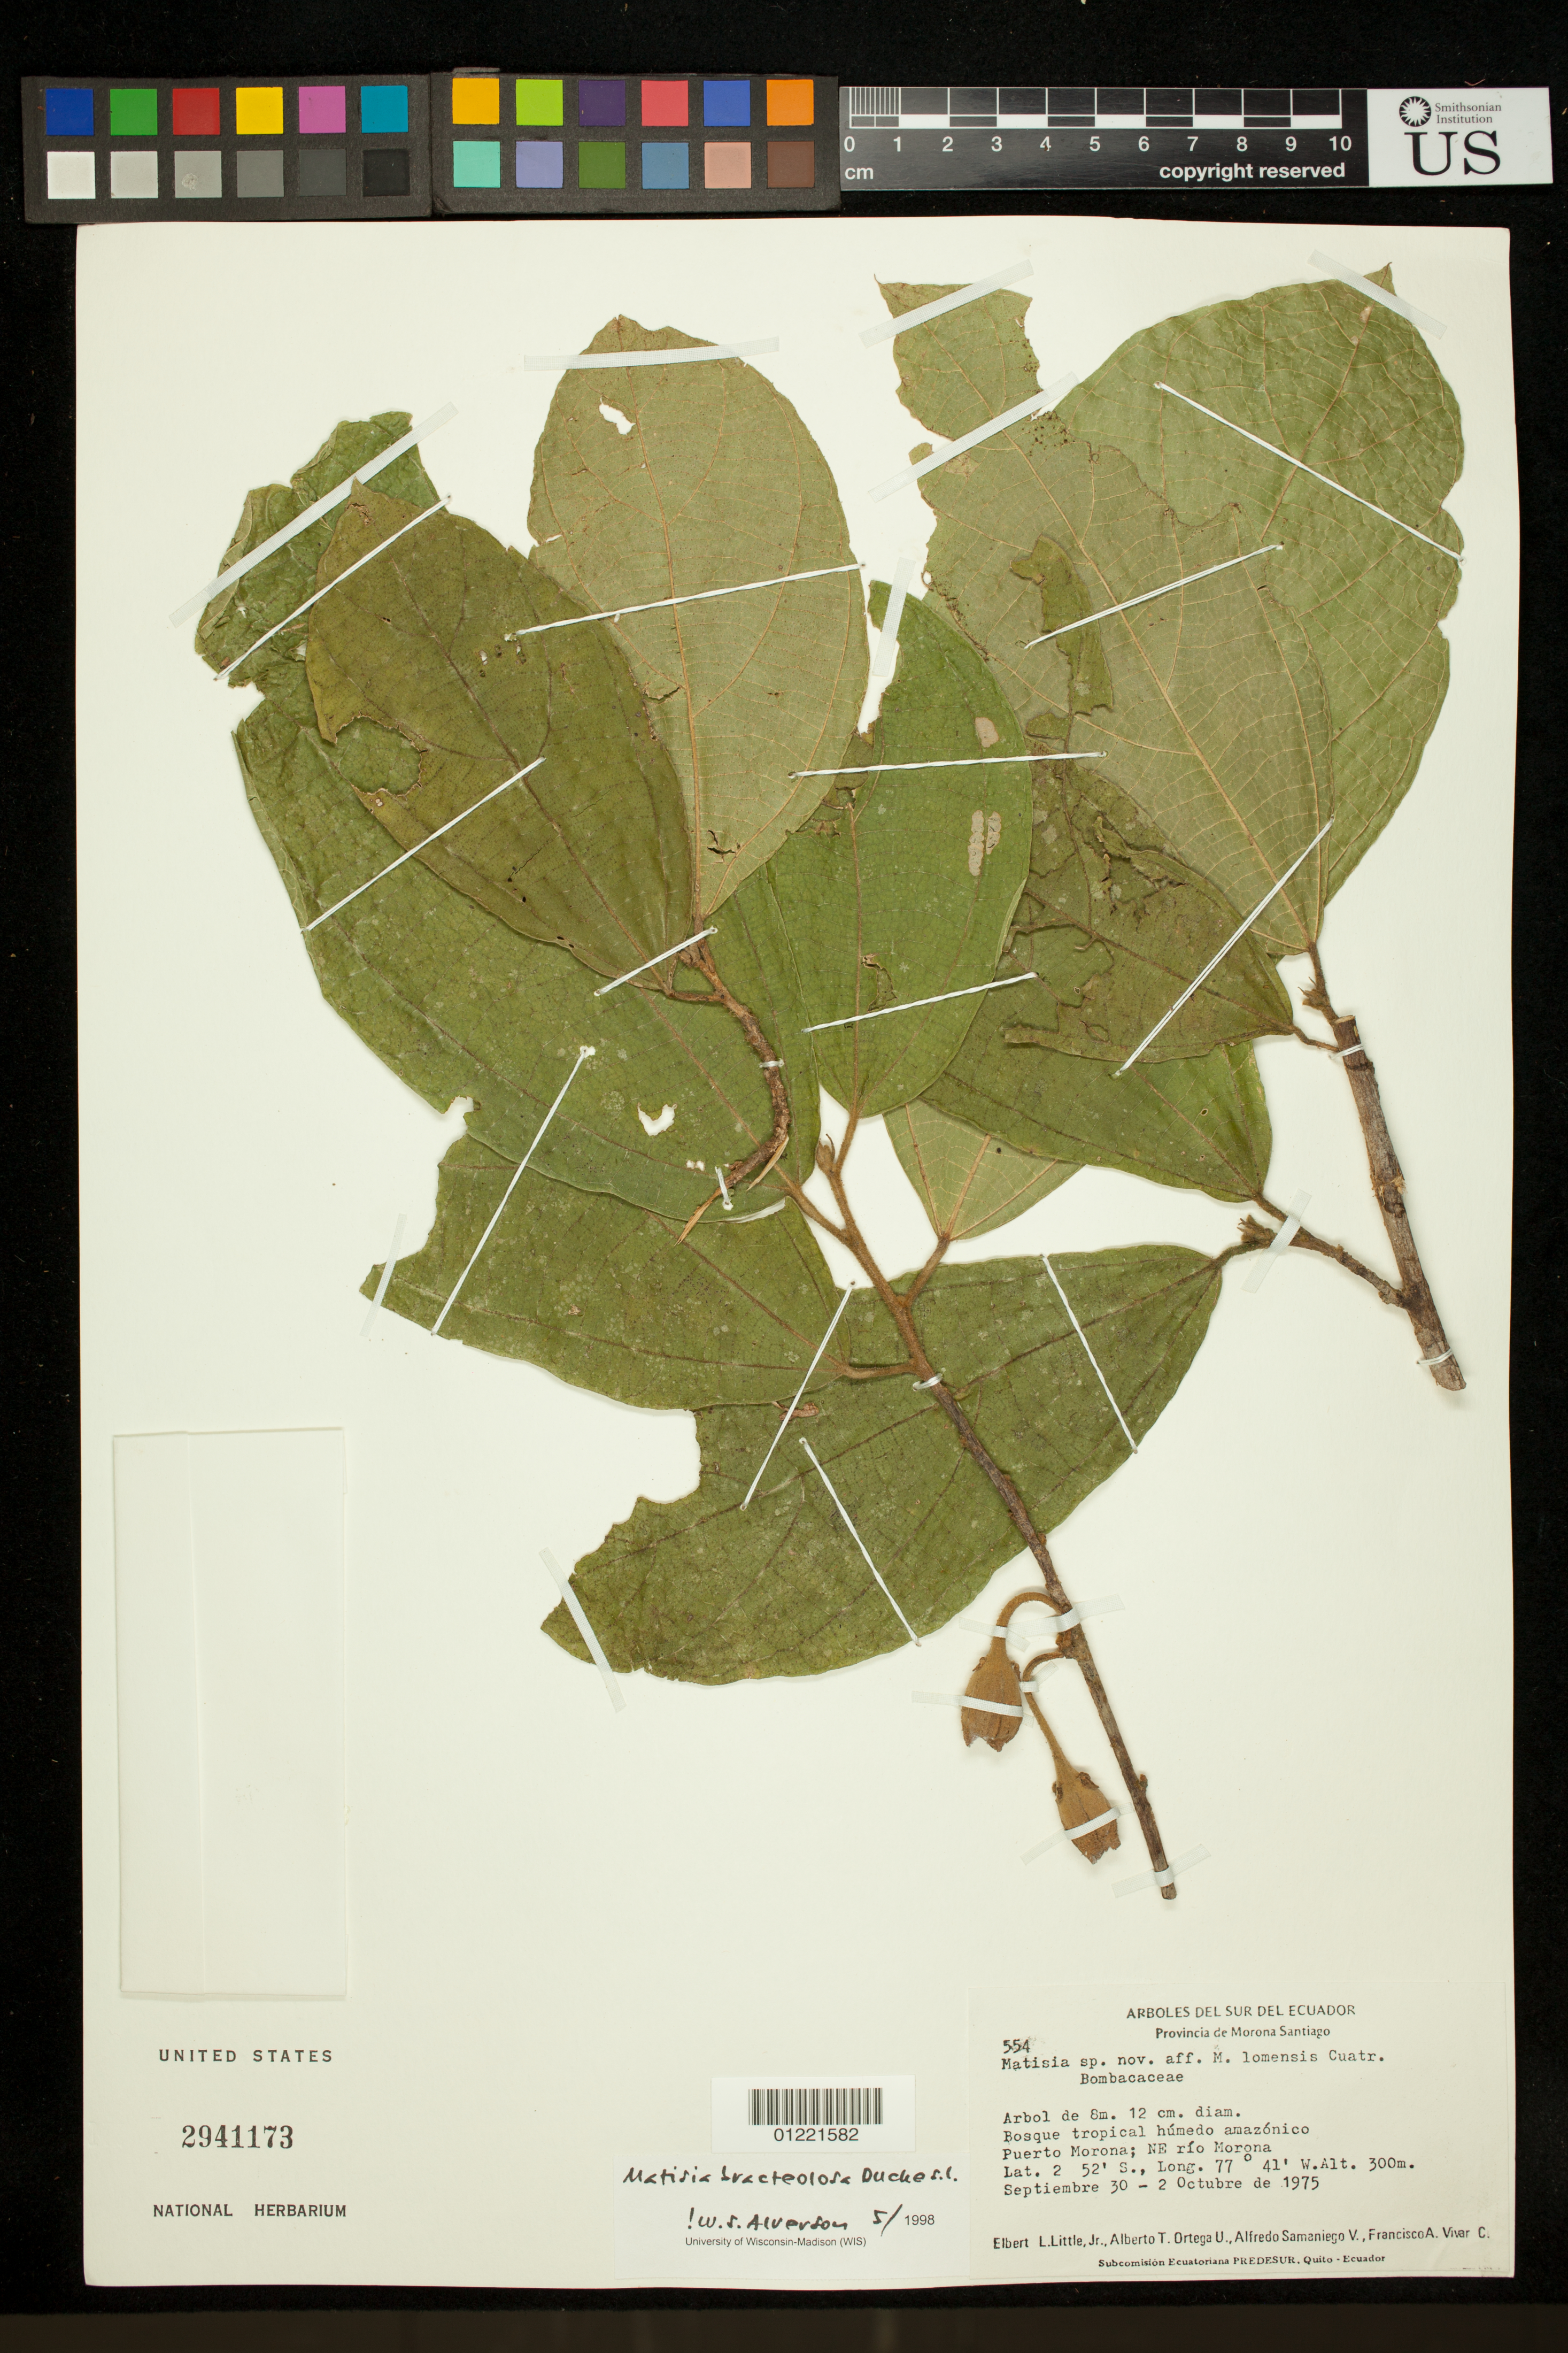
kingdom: Plantae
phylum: Tracheophyta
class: Magnoliopsida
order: Malvales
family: Malvaceae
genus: Matisia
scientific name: Matisia bracteolosa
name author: Ducke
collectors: E. L. Little, A. T. Ortega U., A. V. Samaniego & F. A. Vivar C.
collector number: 554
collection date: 1975-09-30/1975-10-02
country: Ecuador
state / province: Morona-Santiago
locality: Puerto Morona; NE rio Morona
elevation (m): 300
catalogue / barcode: US 2941173